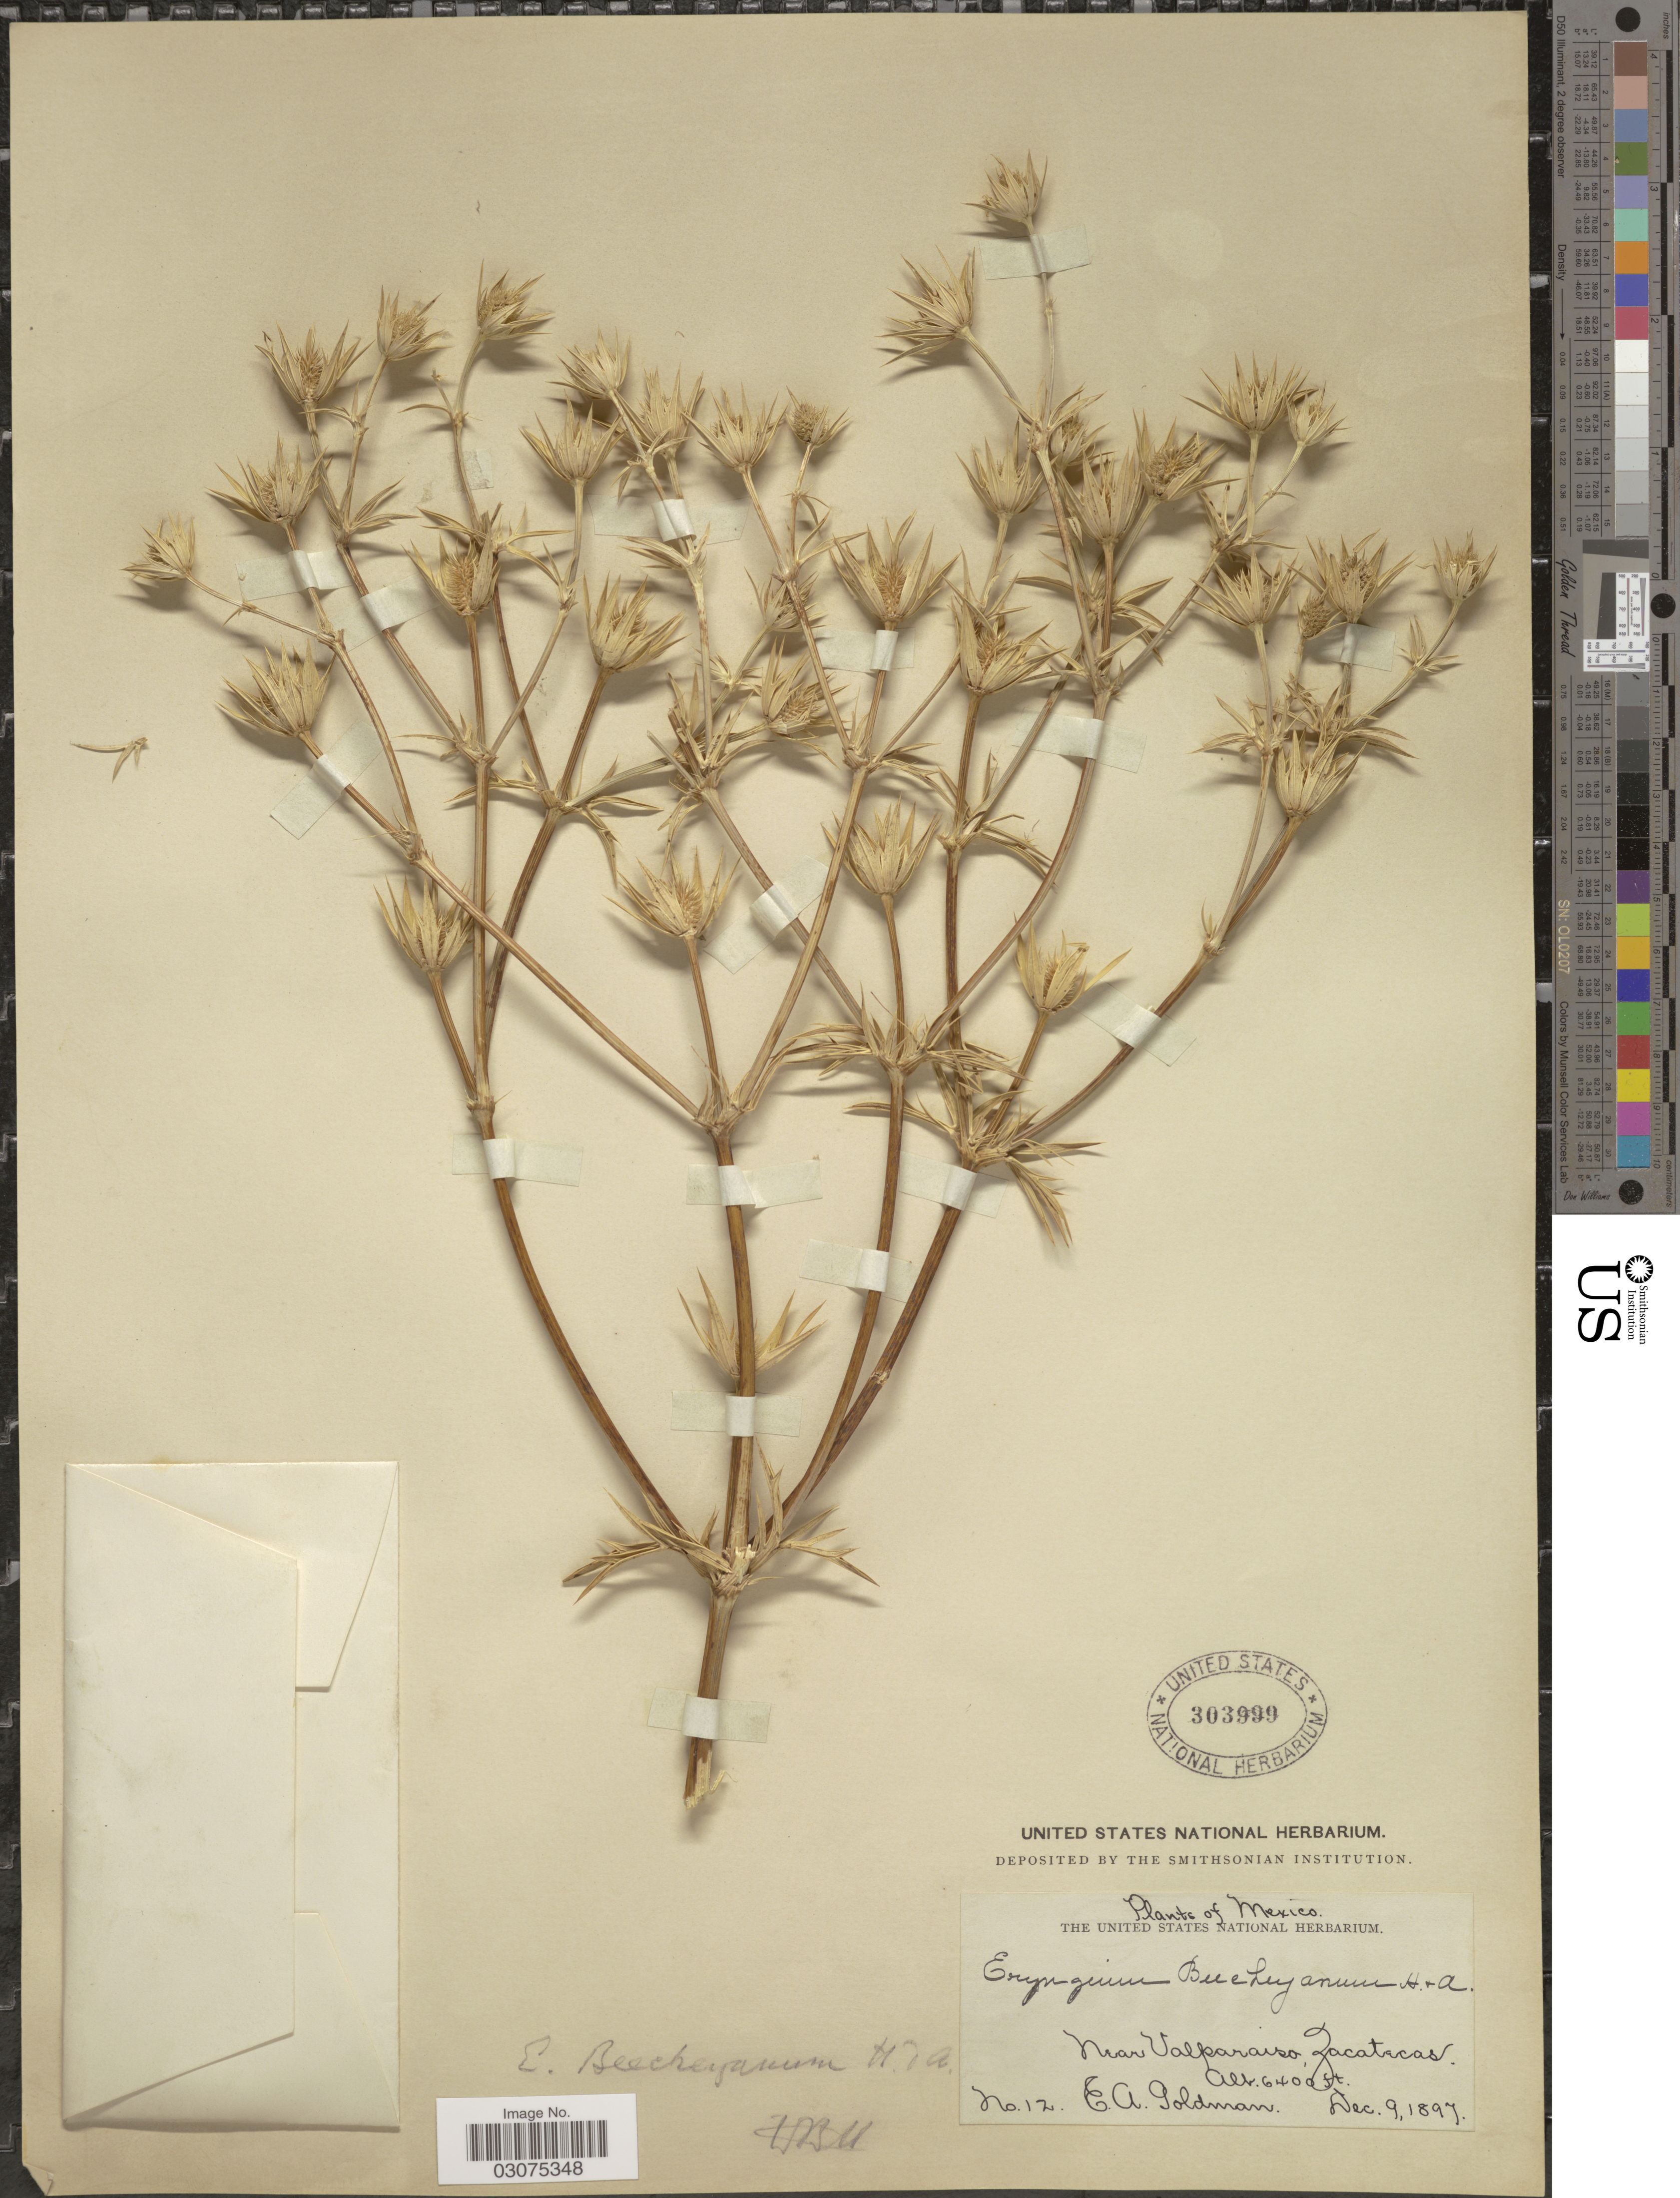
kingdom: Plantae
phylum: Tracheophyta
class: Magnoliopsida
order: Apiales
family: Apiaceae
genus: Eryngium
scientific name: Eryngium beecheyanum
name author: Hook. f. & Arn.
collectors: E. A. Goldman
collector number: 12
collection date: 1897-12-09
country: Mexico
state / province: Zacatecas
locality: Near Valparaiso.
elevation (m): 1951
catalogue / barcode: US 303999